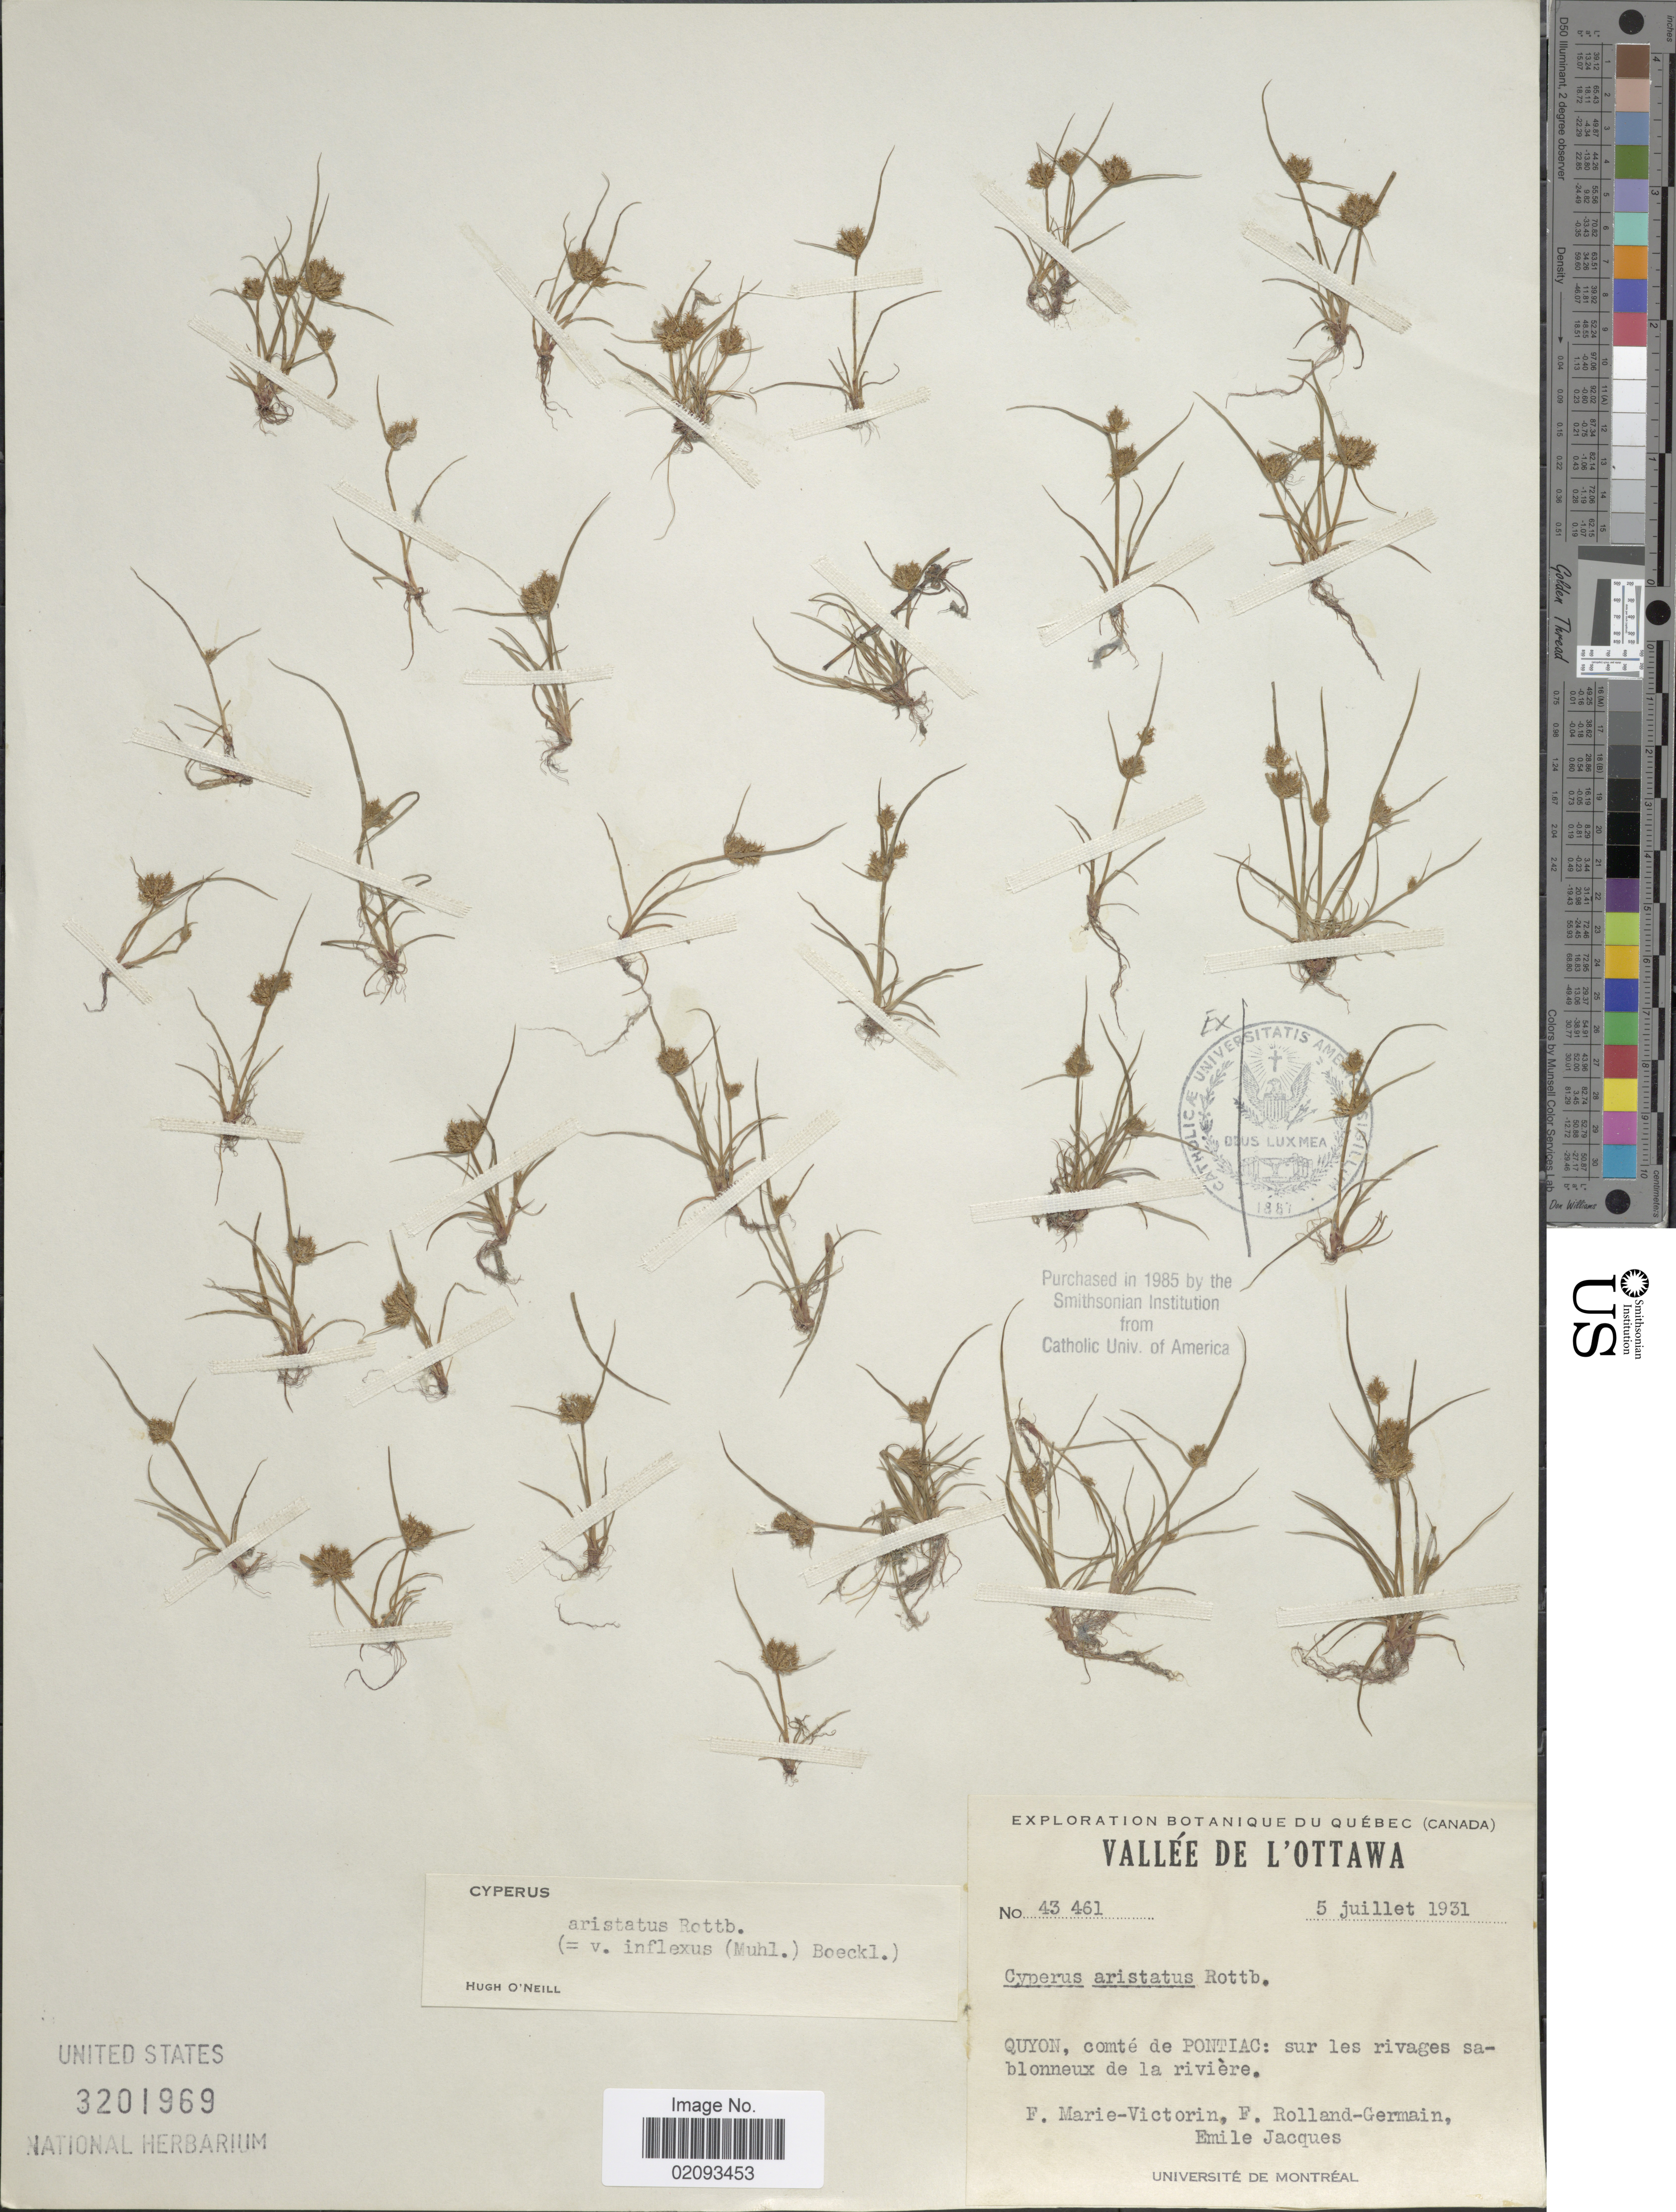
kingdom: Plantae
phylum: Tracheophyta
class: Liliopsida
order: Poales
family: Cyperaceae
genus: Cyperus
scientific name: Cyperus squarrosus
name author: L.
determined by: Strong, Mark T., (BOT), Smithsonian Institution - National Museum of Natural History (UNITED STATES)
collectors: F. Marie-Victorin, Rolland-Germain & E. Jacques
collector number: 43461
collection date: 1931-07-05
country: Canada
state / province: Quebec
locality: Vallee de l'Ottawa, Quyon, comte de Pontiac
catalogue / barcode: US 3201969